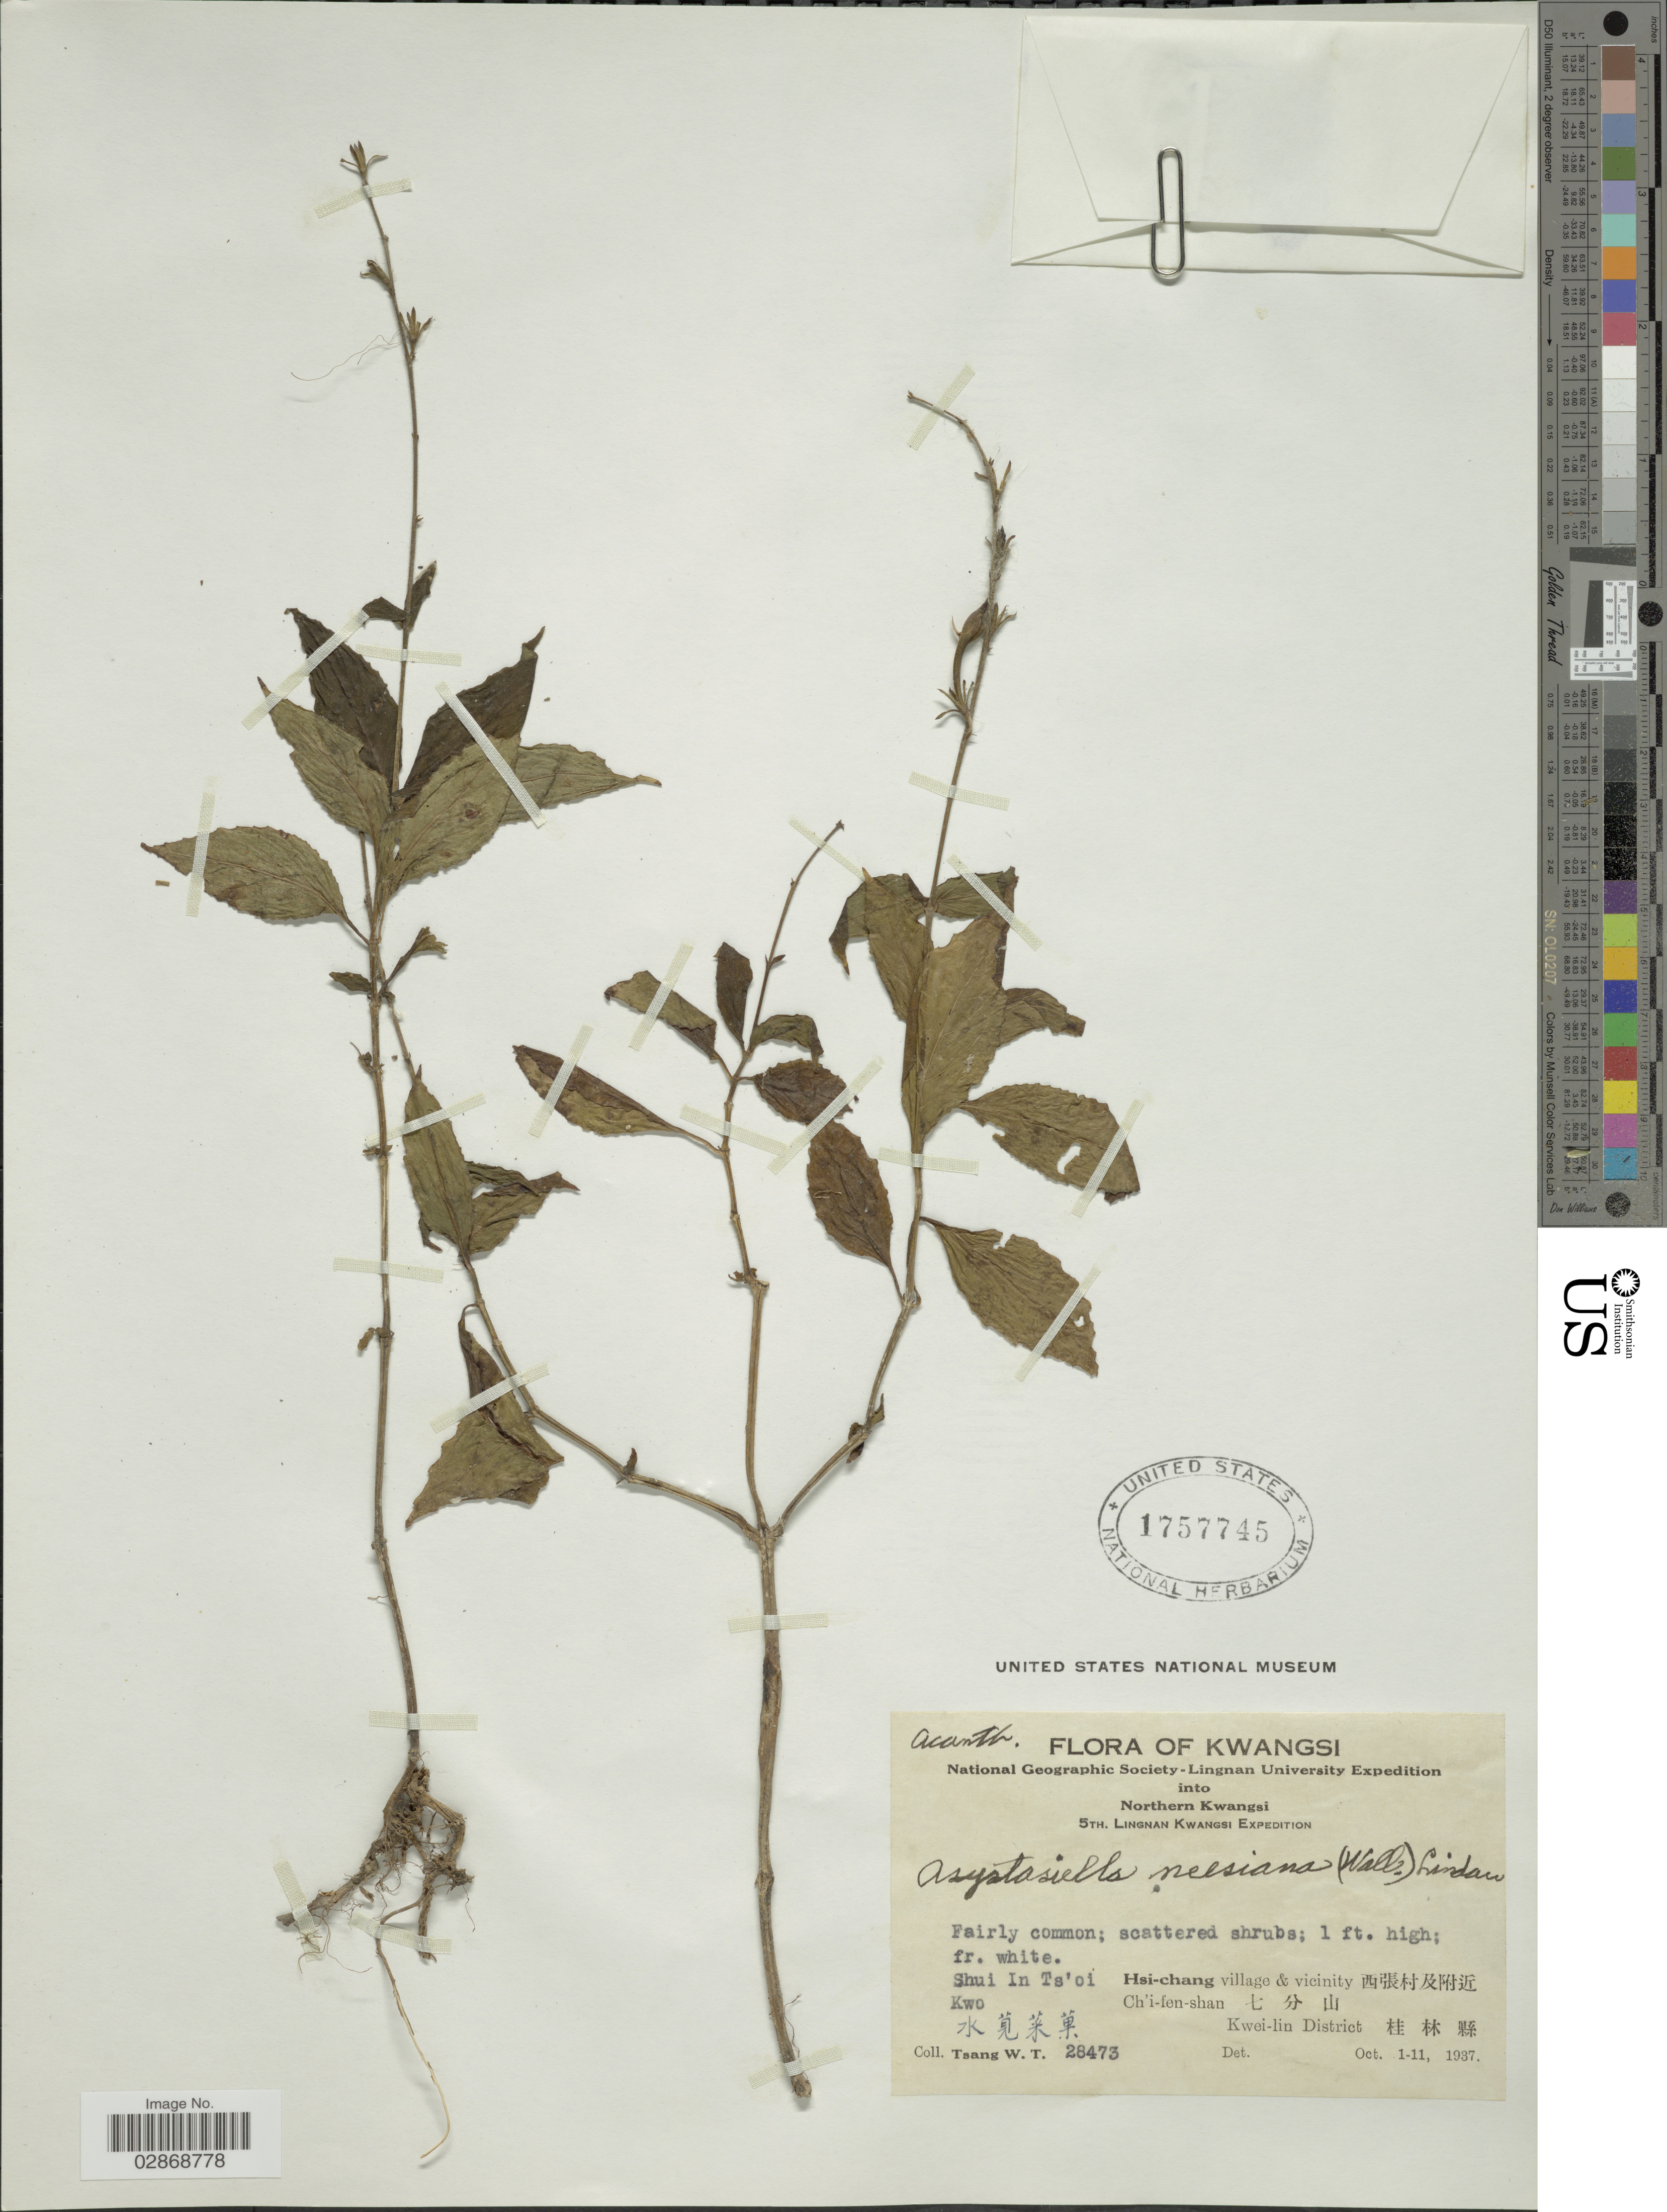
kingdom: Plantae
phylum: Tracheophyta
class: Magnoliopsida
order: Lamiales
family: Acanthaceae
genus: Asystasiella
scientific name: Asystasiella neesiana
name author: (Wall.) Lindau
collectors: W. T. Tsang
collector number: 28473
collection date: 1937-10-01/1937-10-11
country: China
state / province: Guangxi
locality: Kwangsi. Northern Kwangsi. Hsi-chang village & vicinity X. Ch'i-fen-shan X. Kwei-lin District X. Shui In Ts'oi Kwo.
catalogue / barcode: US 1757745